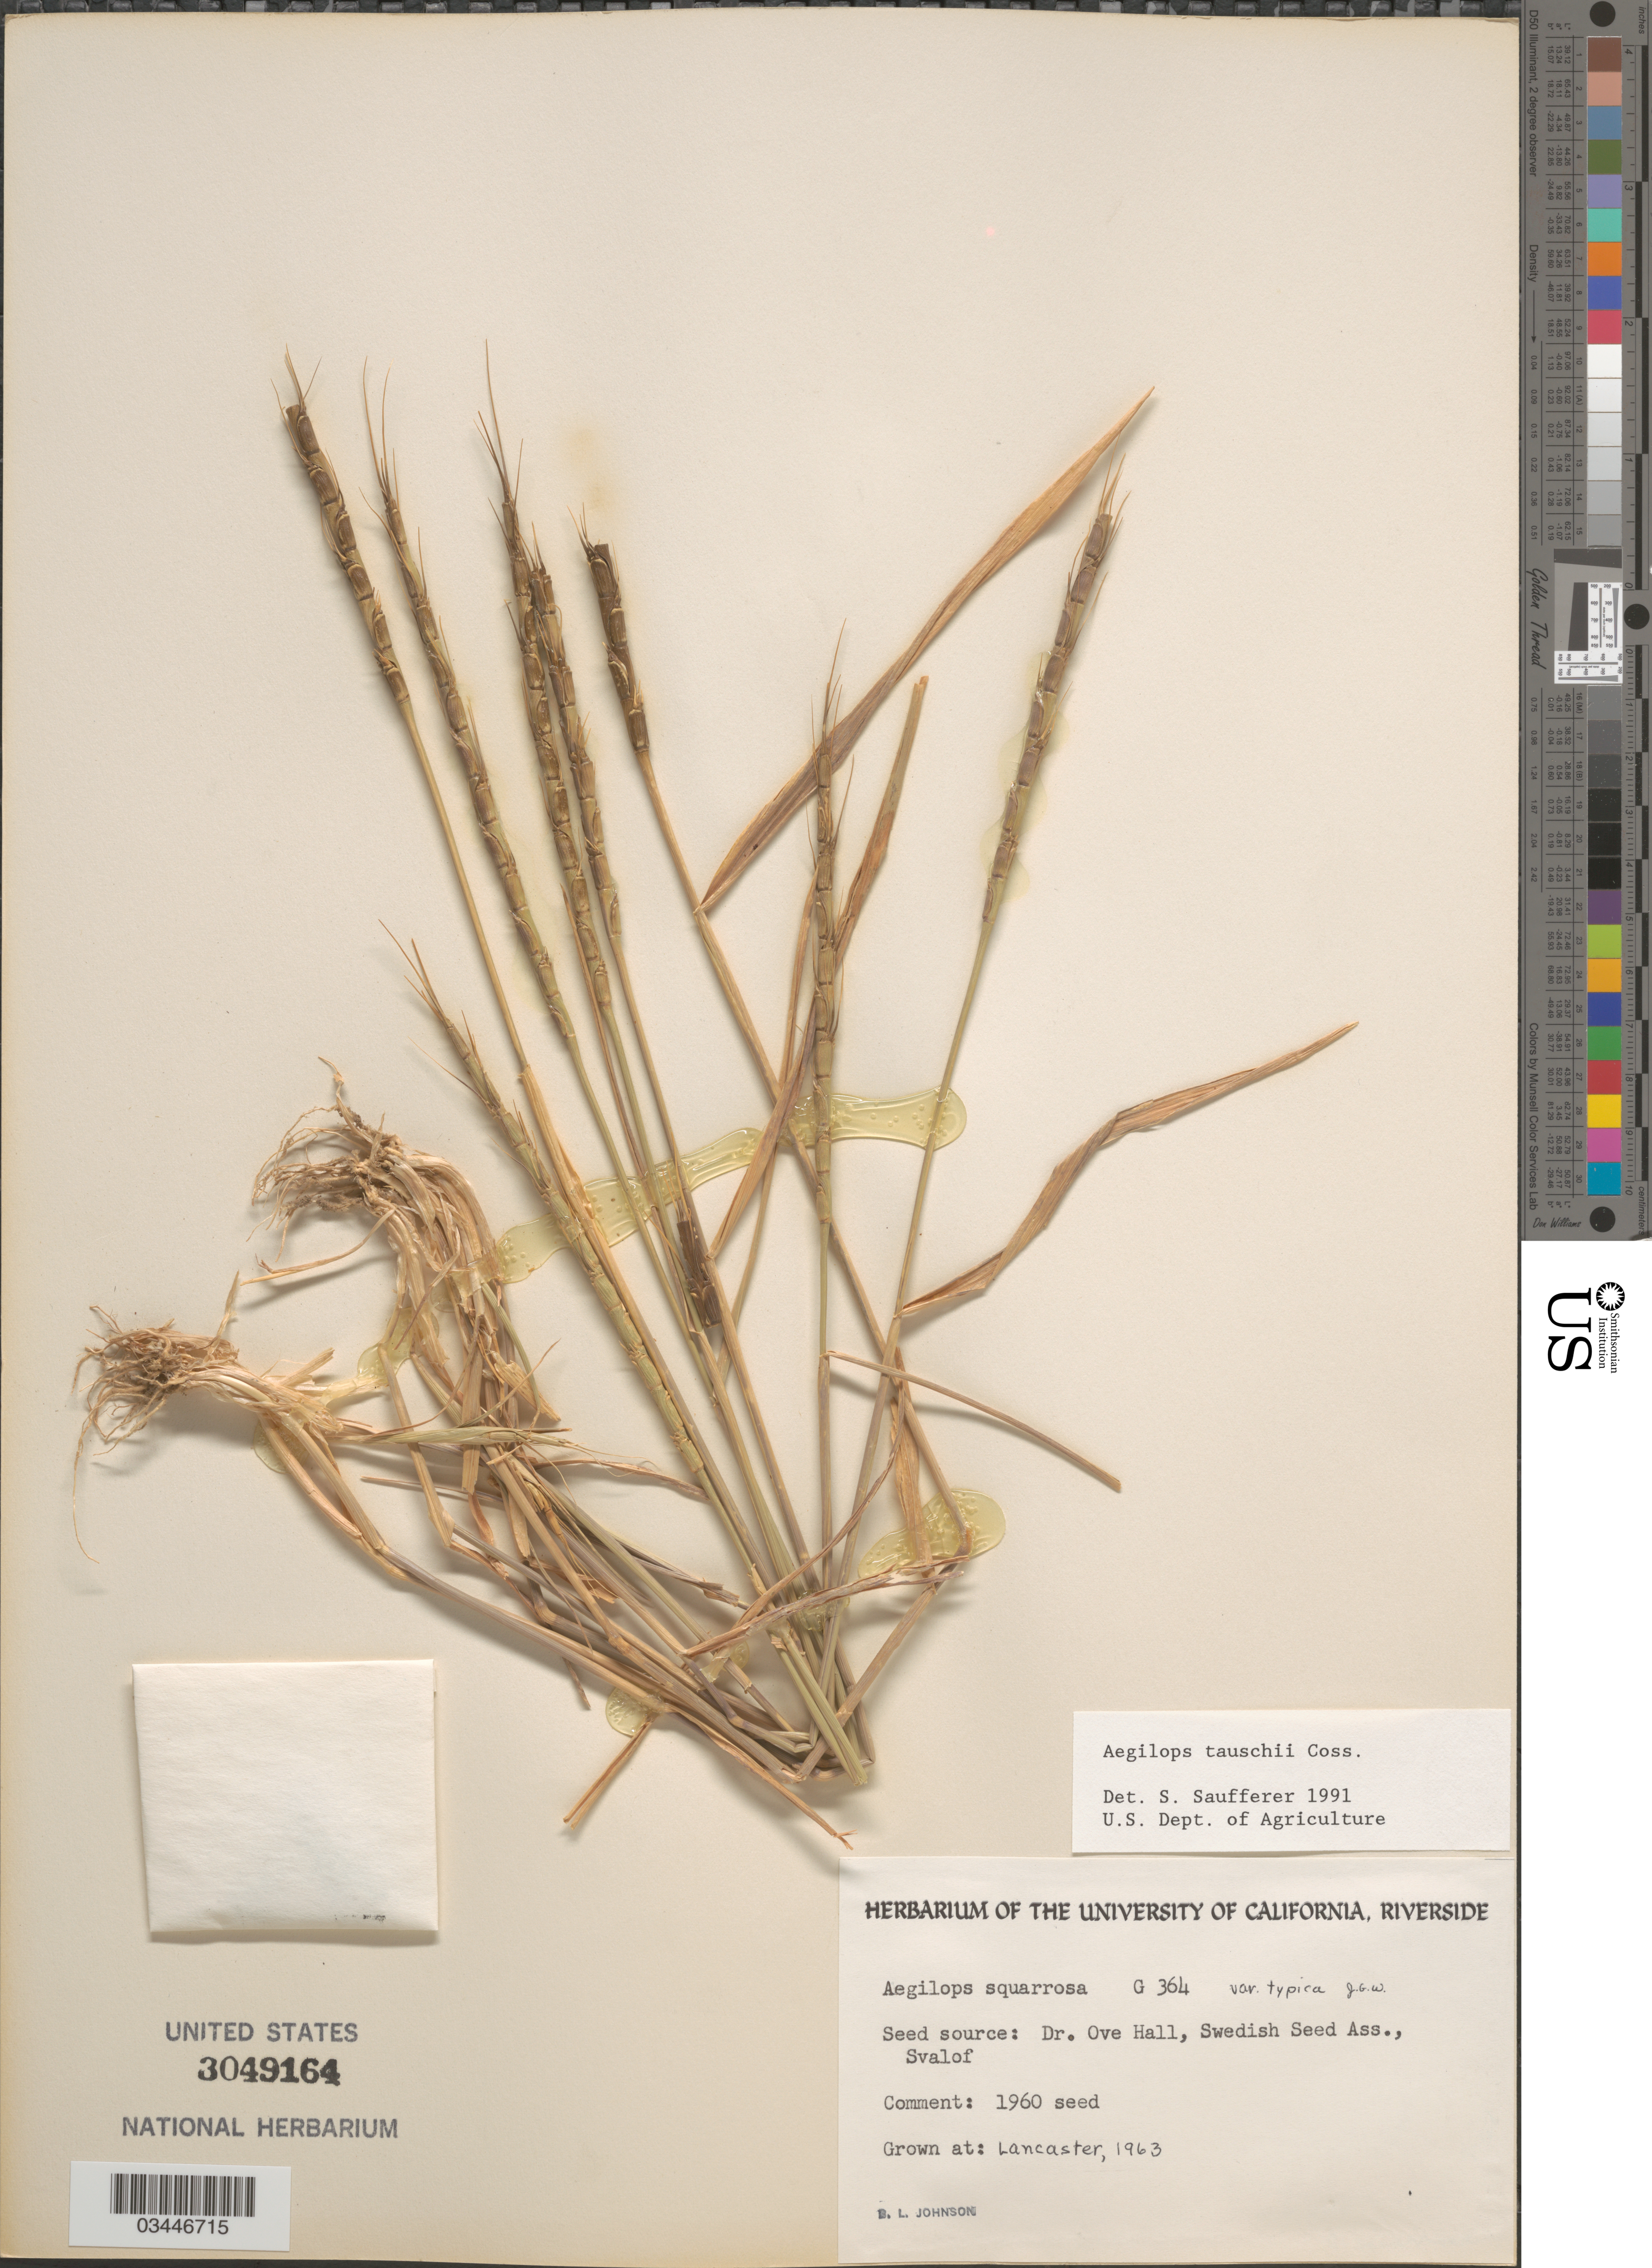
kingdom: Plantae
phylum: Tracheophyta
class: Liliopsida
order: Poales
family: Poaceae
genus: Aegilops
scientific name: Aegilops tauschii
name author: Coss.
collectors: B. Johnson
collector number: G364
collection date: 1963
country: United States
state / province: California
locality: Lancaster.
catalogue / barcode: US 3049164